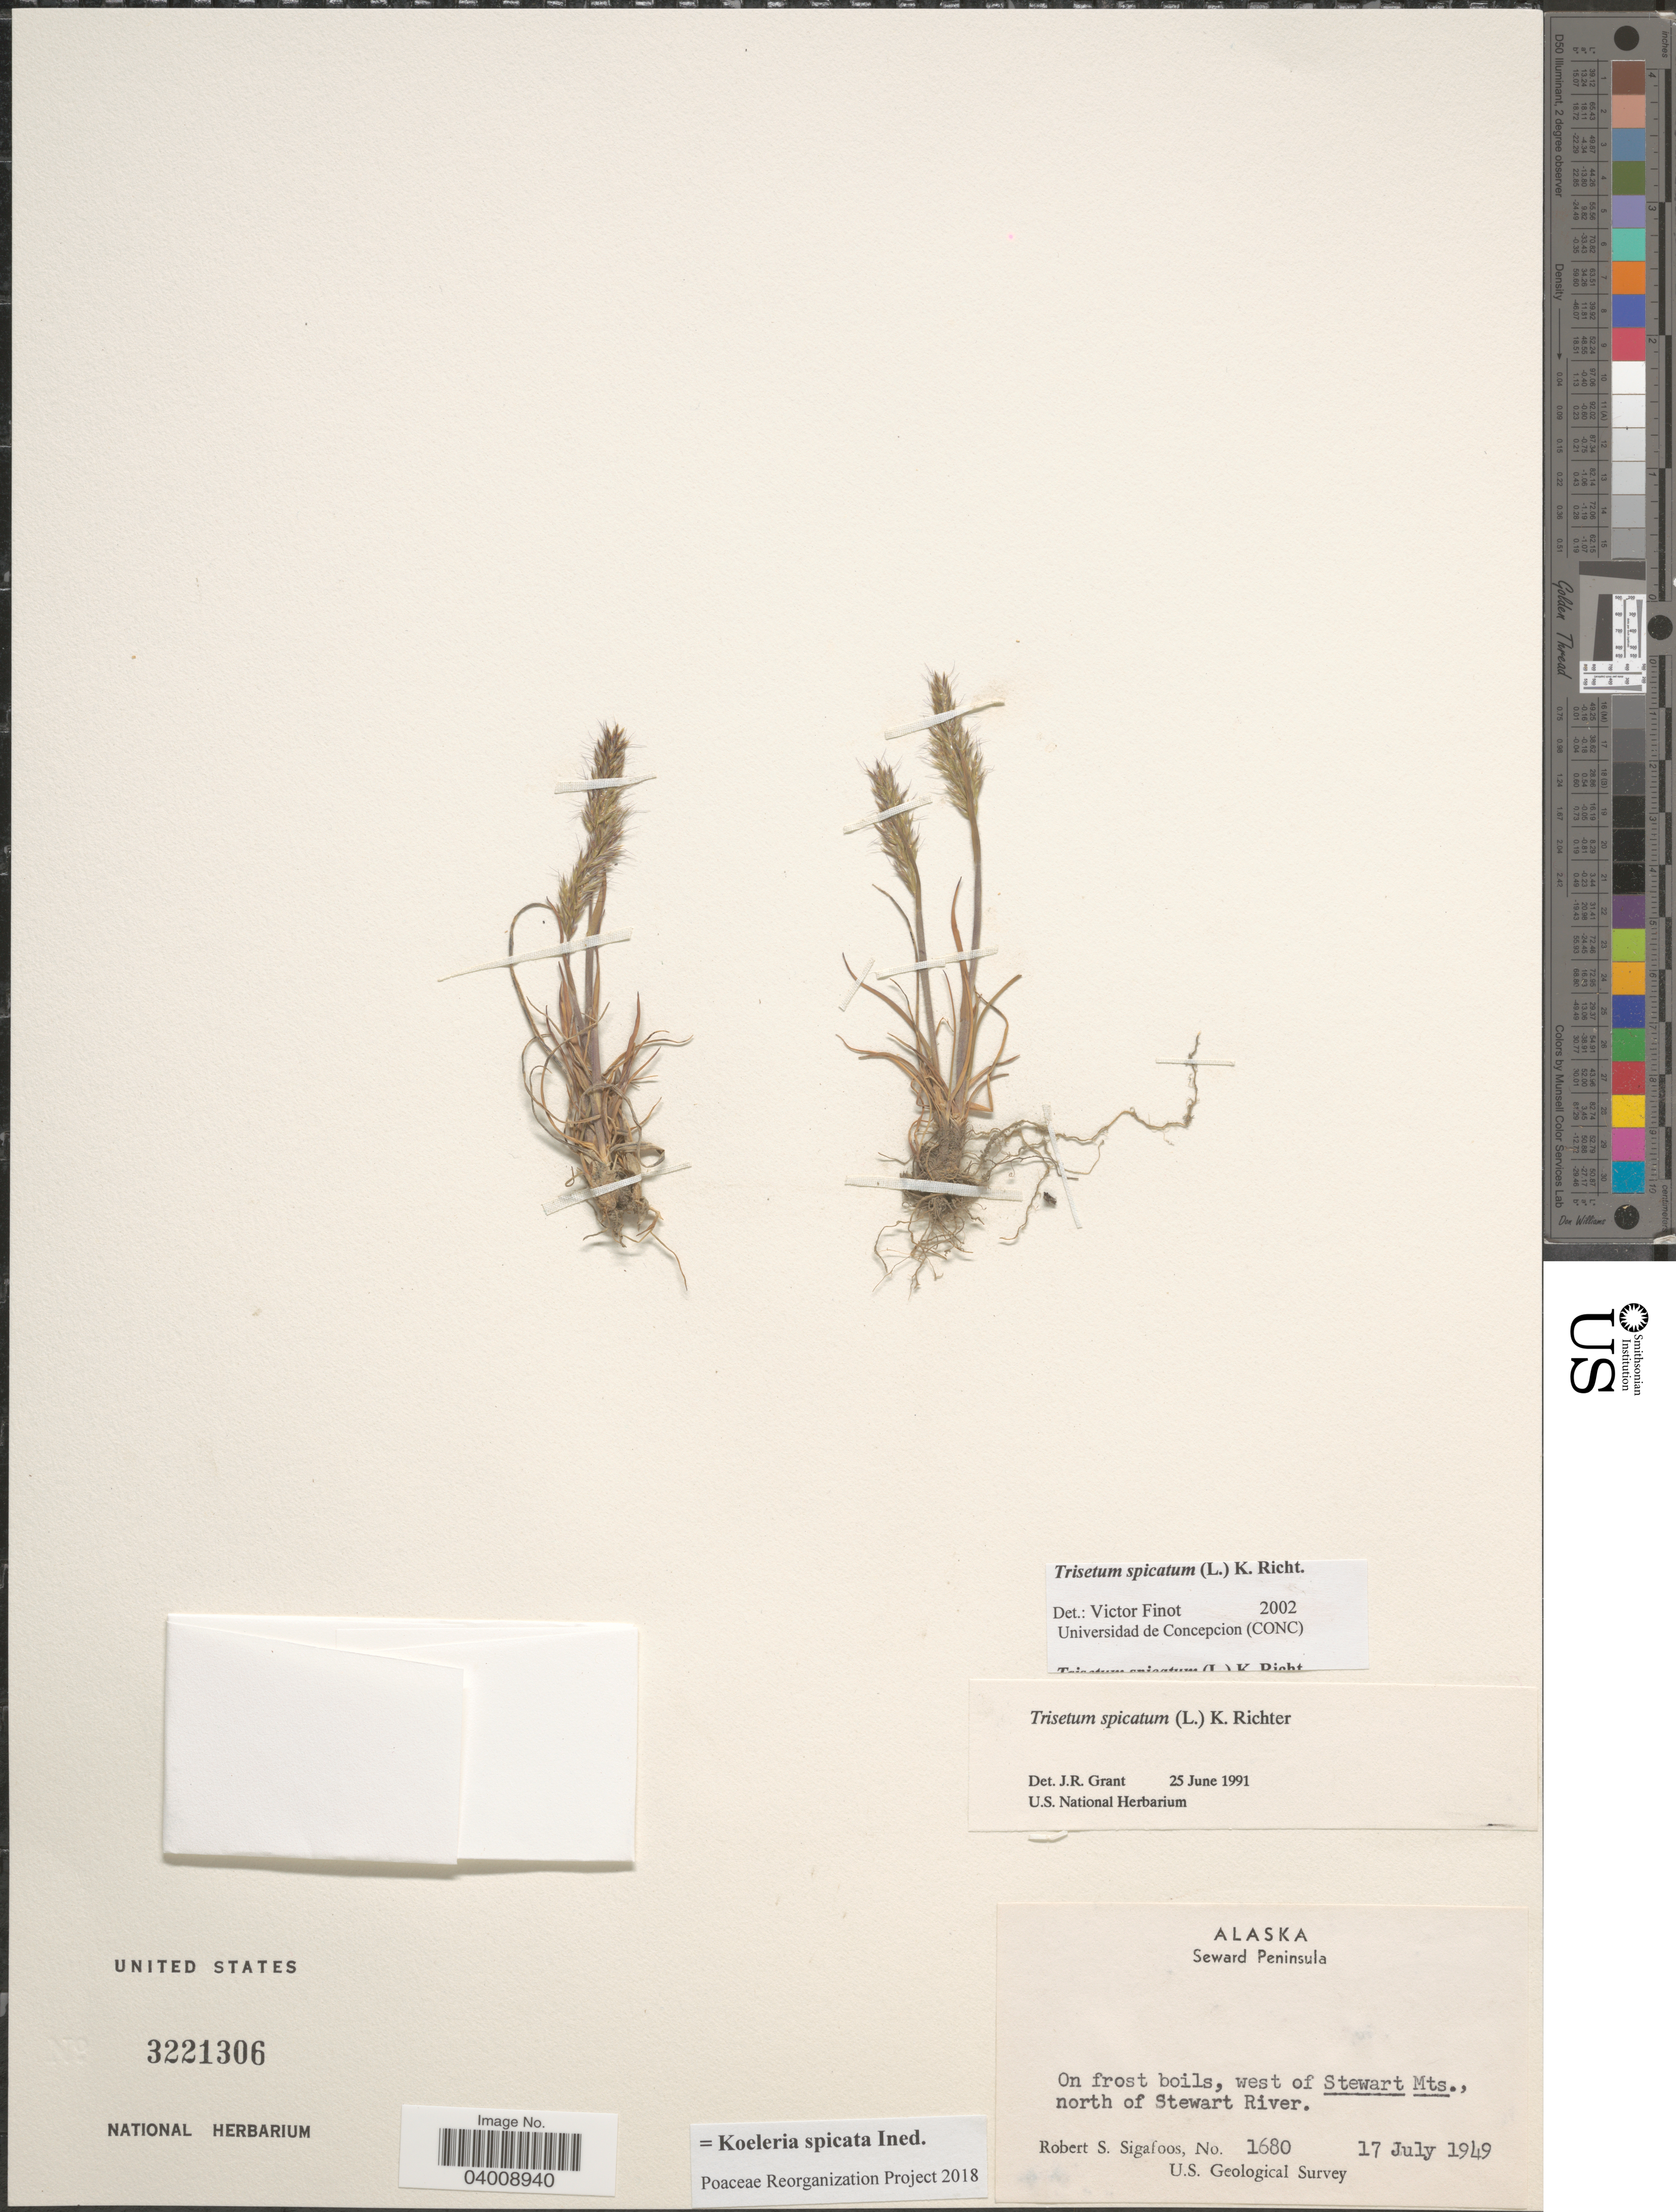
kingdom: Plantae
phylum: Tracheophyta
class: Liliopsida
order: Poales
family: Poaceae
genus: Koeleria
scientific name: Koeleria spicata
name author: (L.) Barberá et al.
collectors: R. Sigafoos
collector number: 1680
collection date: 1949-07-17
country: United States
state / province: Alaska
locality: Seward Peninsula. On frost boils, west of Stewart Mts., north of Stewart River.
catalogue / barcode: US 3221306